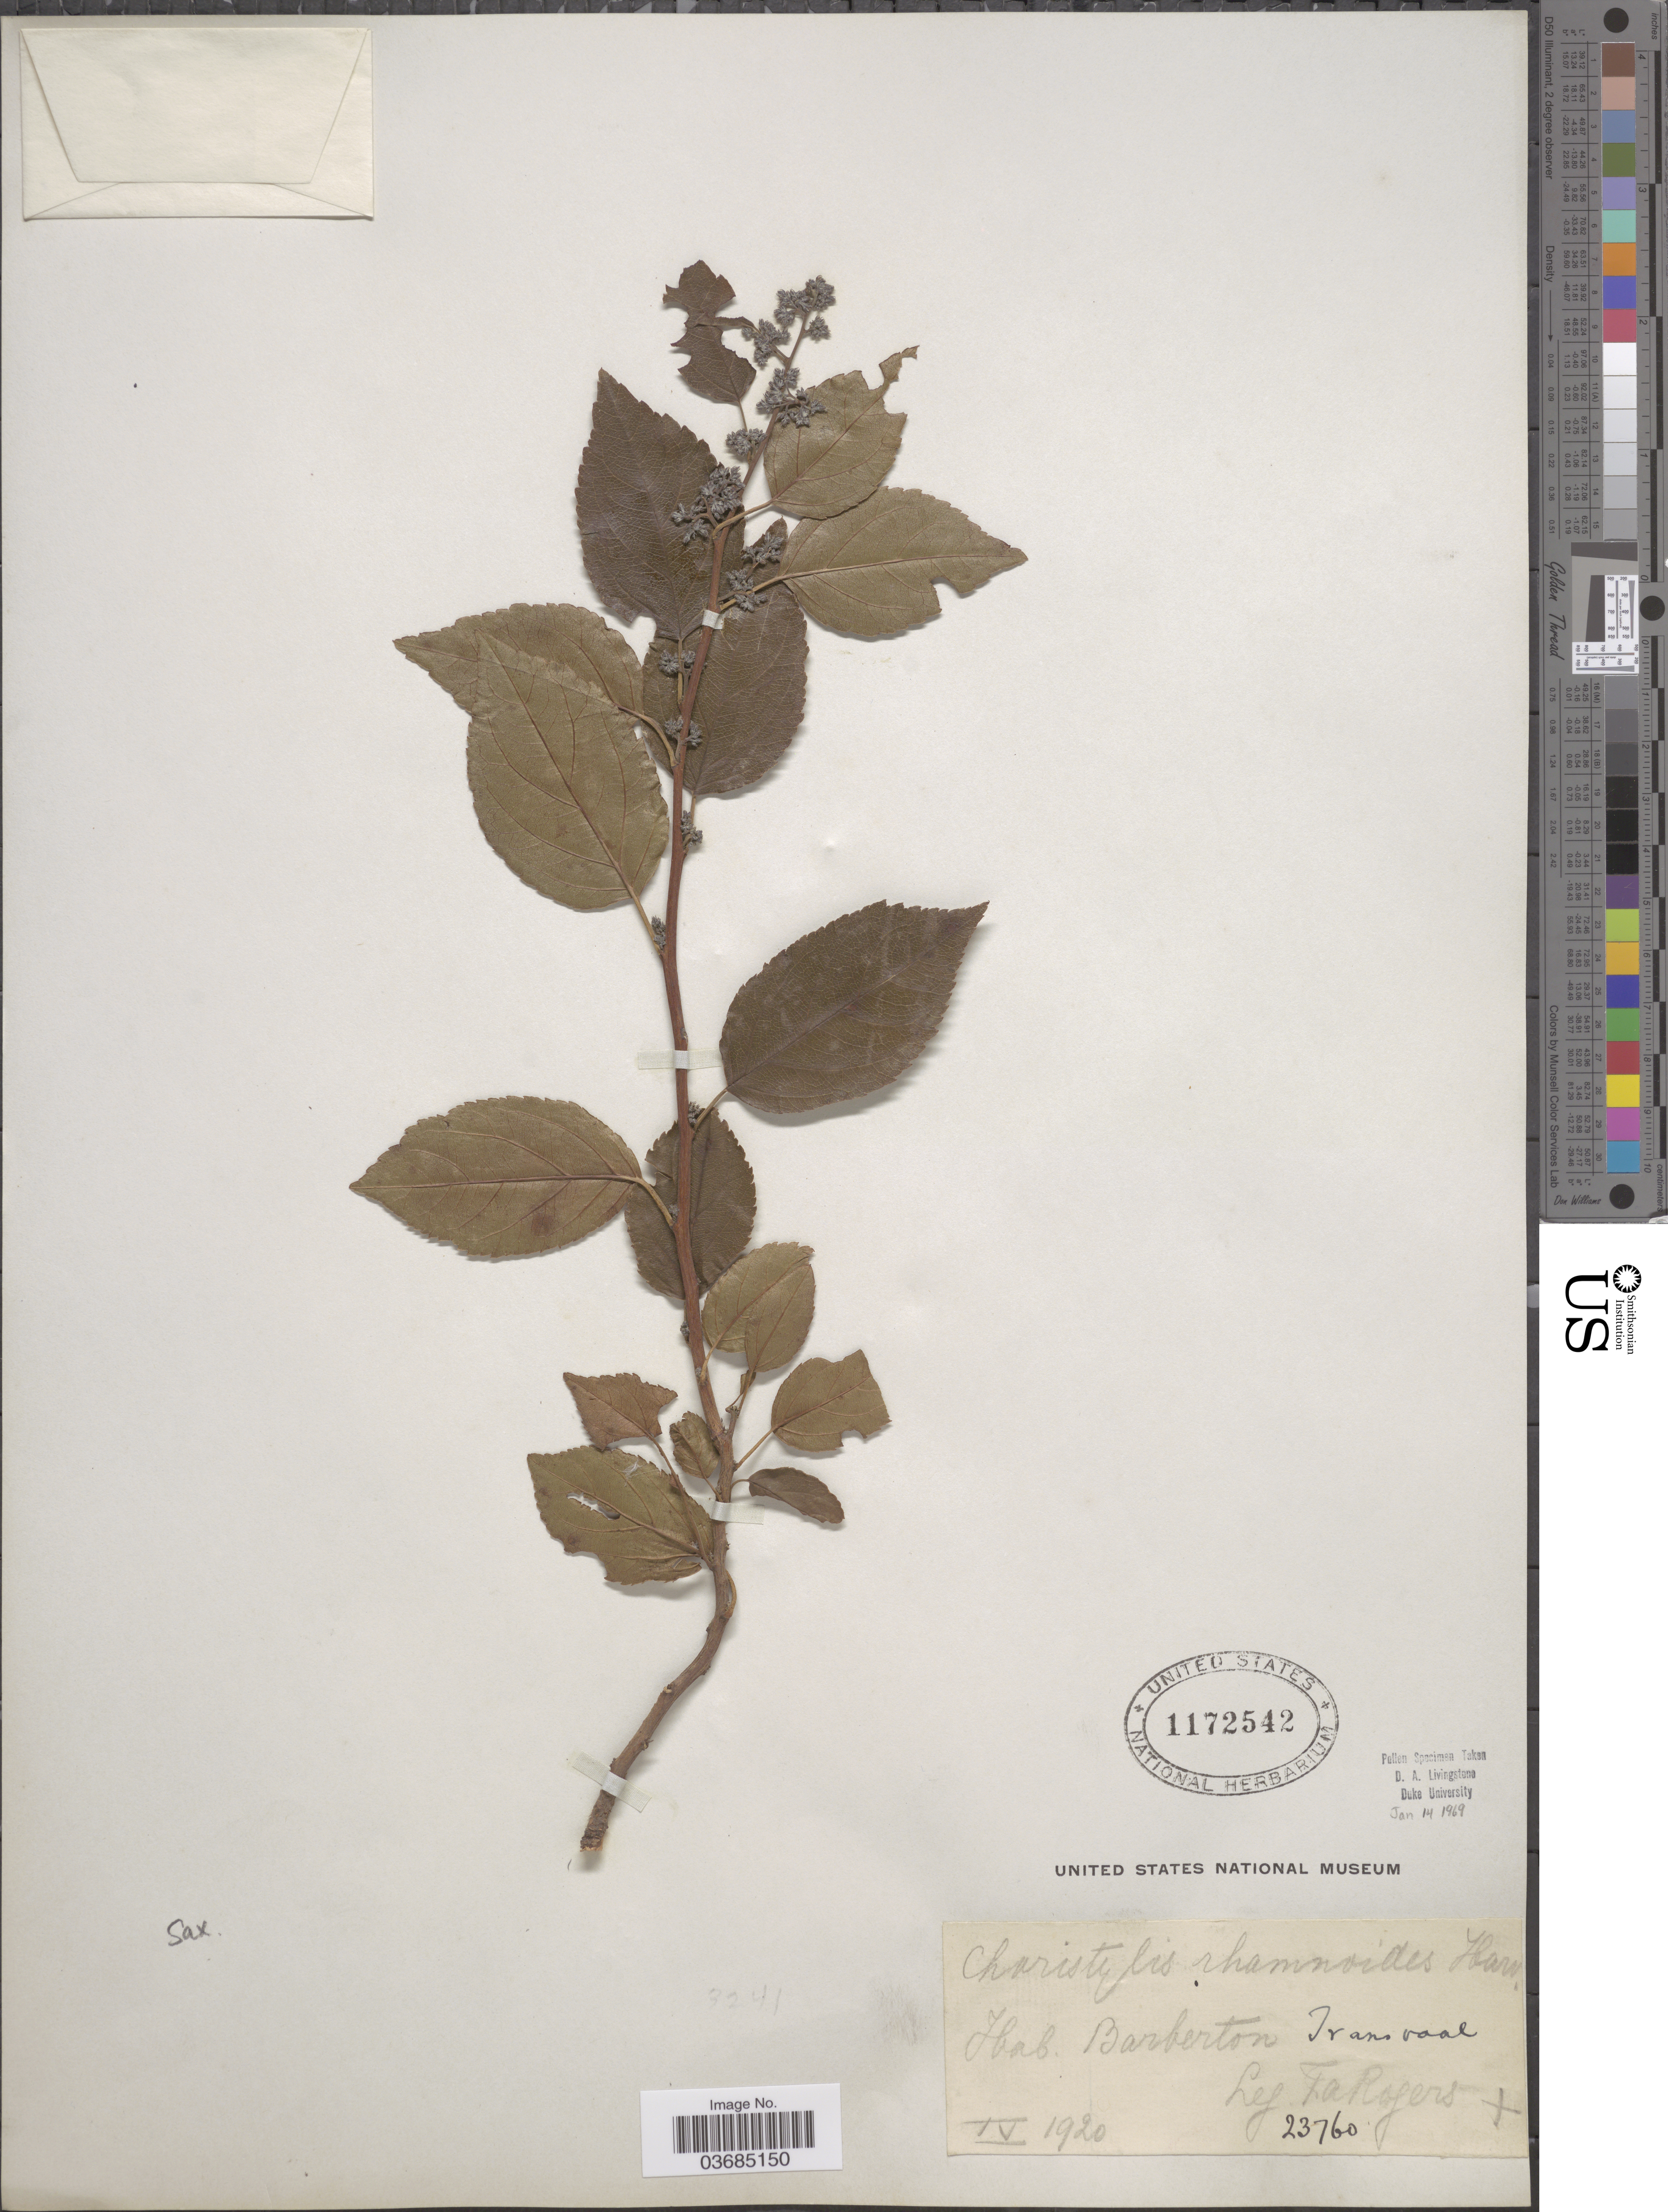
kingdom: Plantae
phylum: Tracheophyta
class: Magnoliopsida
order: Saxifragales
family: Iteaceae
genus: Itea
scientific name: Itea rhamnoides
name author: (Harv.) Kubitzki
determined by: Strong, Mark T., (BOT), Smithsonian Institution - National Museum of Natural History (UNITED STATES)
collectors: F. A. Rogers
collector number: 23760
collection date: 1920-04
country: South Africa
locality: Barberton Transvaal.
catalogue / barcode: US 1172542